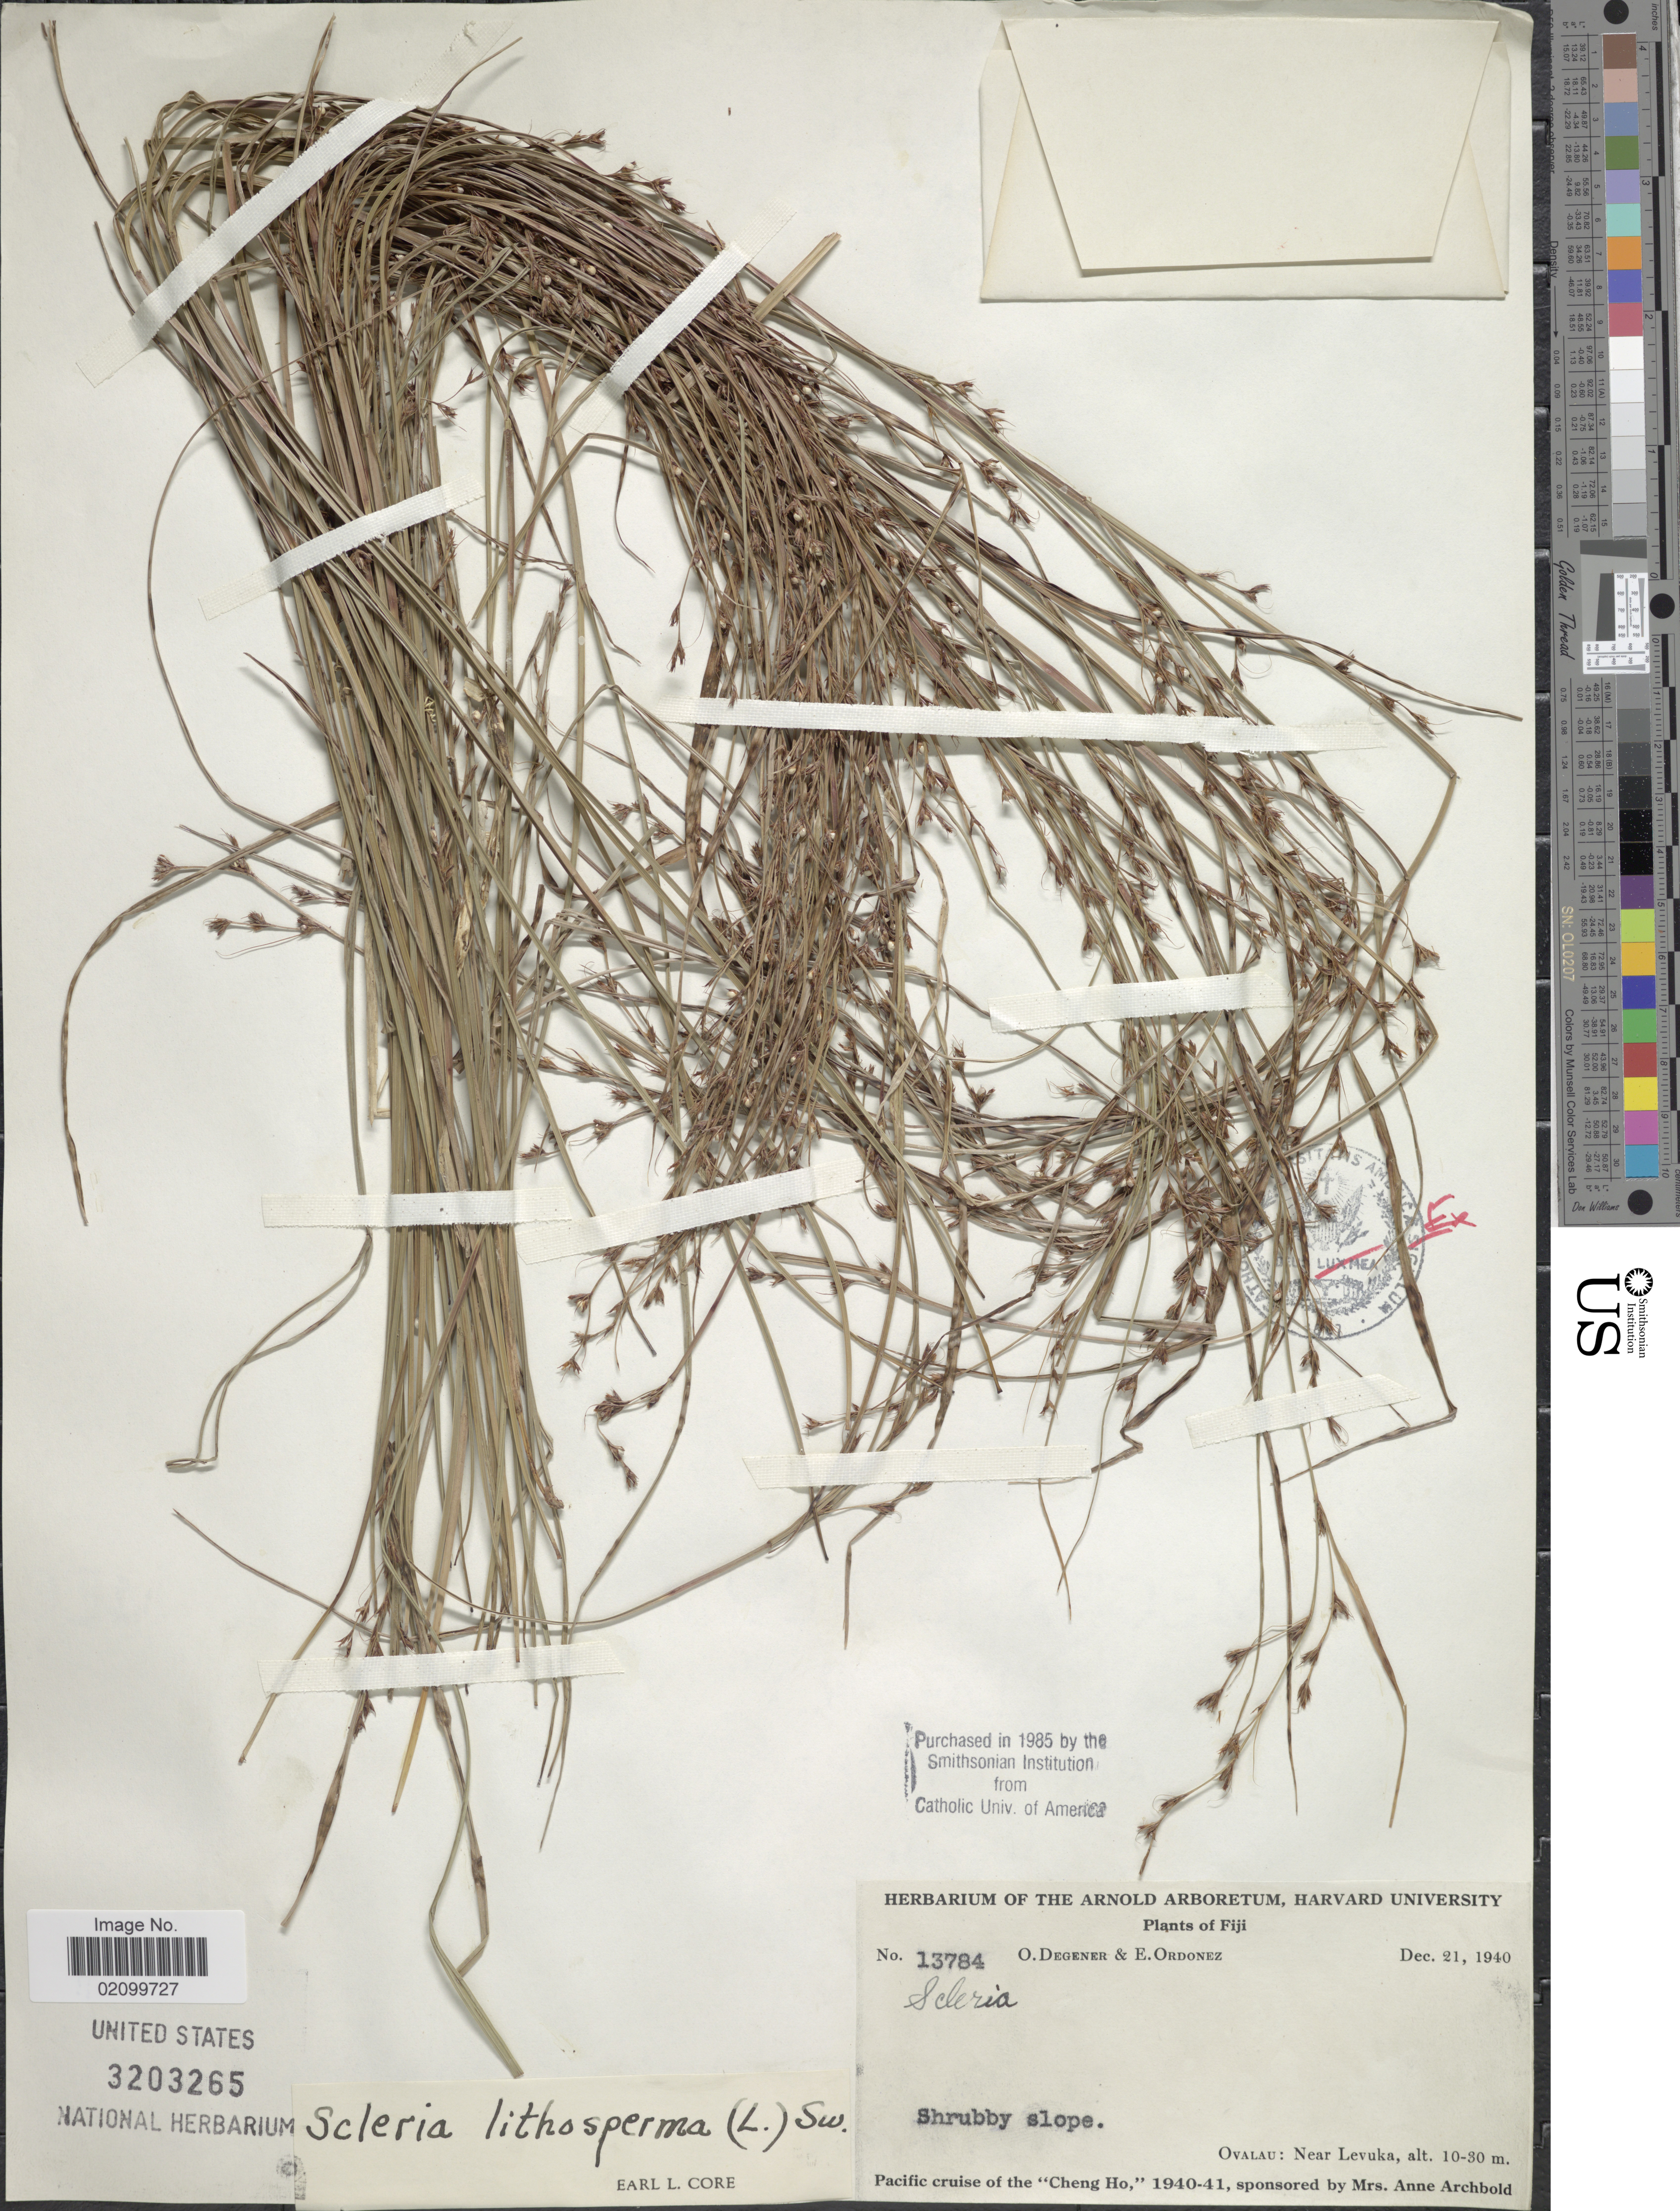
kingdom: Plantae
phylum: Tracheophyta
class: Liliopsida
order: Poales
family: Cyperaceae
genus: Scleria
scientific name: Scleria lithosperma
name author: (L.) Sw.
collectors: O. Degener & E. Ordonez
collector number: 13784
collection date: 1940-12-21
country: Fiji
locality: Ovalau: Near Levuka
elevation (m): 10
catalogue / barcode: US 3203265